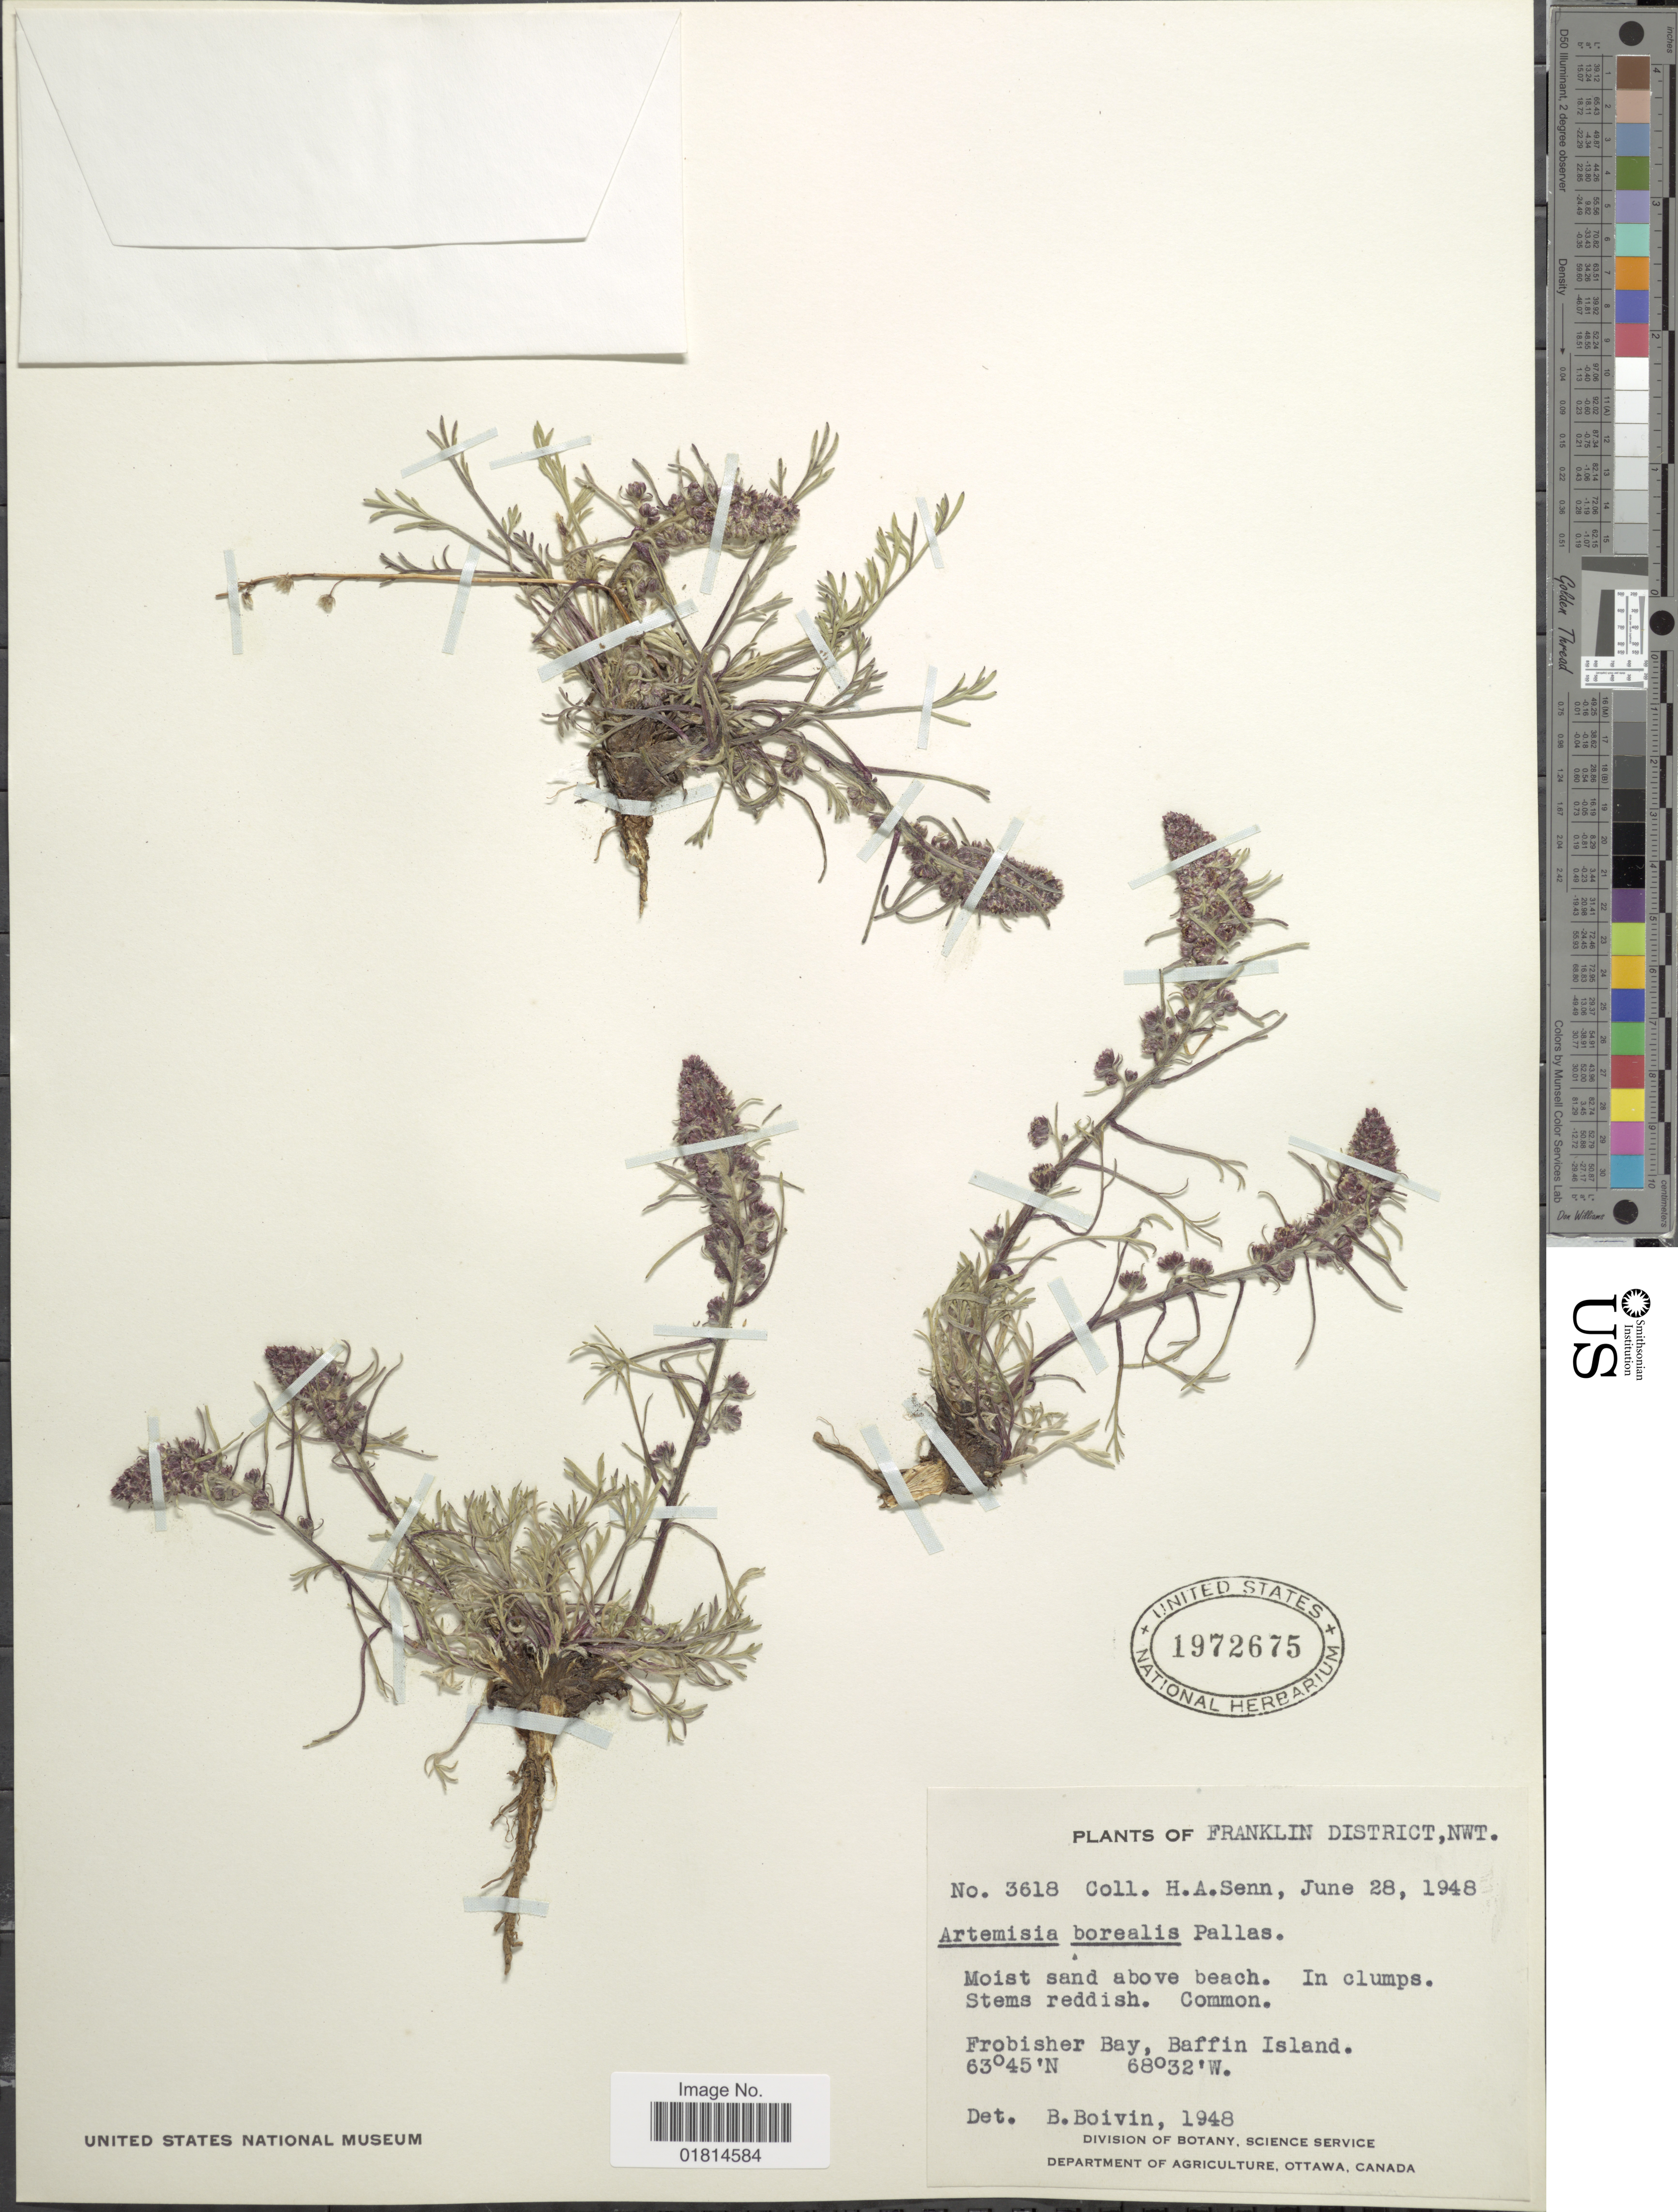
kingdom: Plantae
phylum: Tracheophyta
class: Magnoliopsida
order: Asterales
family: Asteraceae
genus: Artemisia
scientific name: Artemisia borealis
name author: Pall.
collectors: H. Senn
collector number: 3618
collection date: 1948-06-28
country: Canada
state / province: Northwest Territories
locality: Franklin District, NWT. Frobisher Bay, Baffin Island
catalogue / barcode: US 1972675